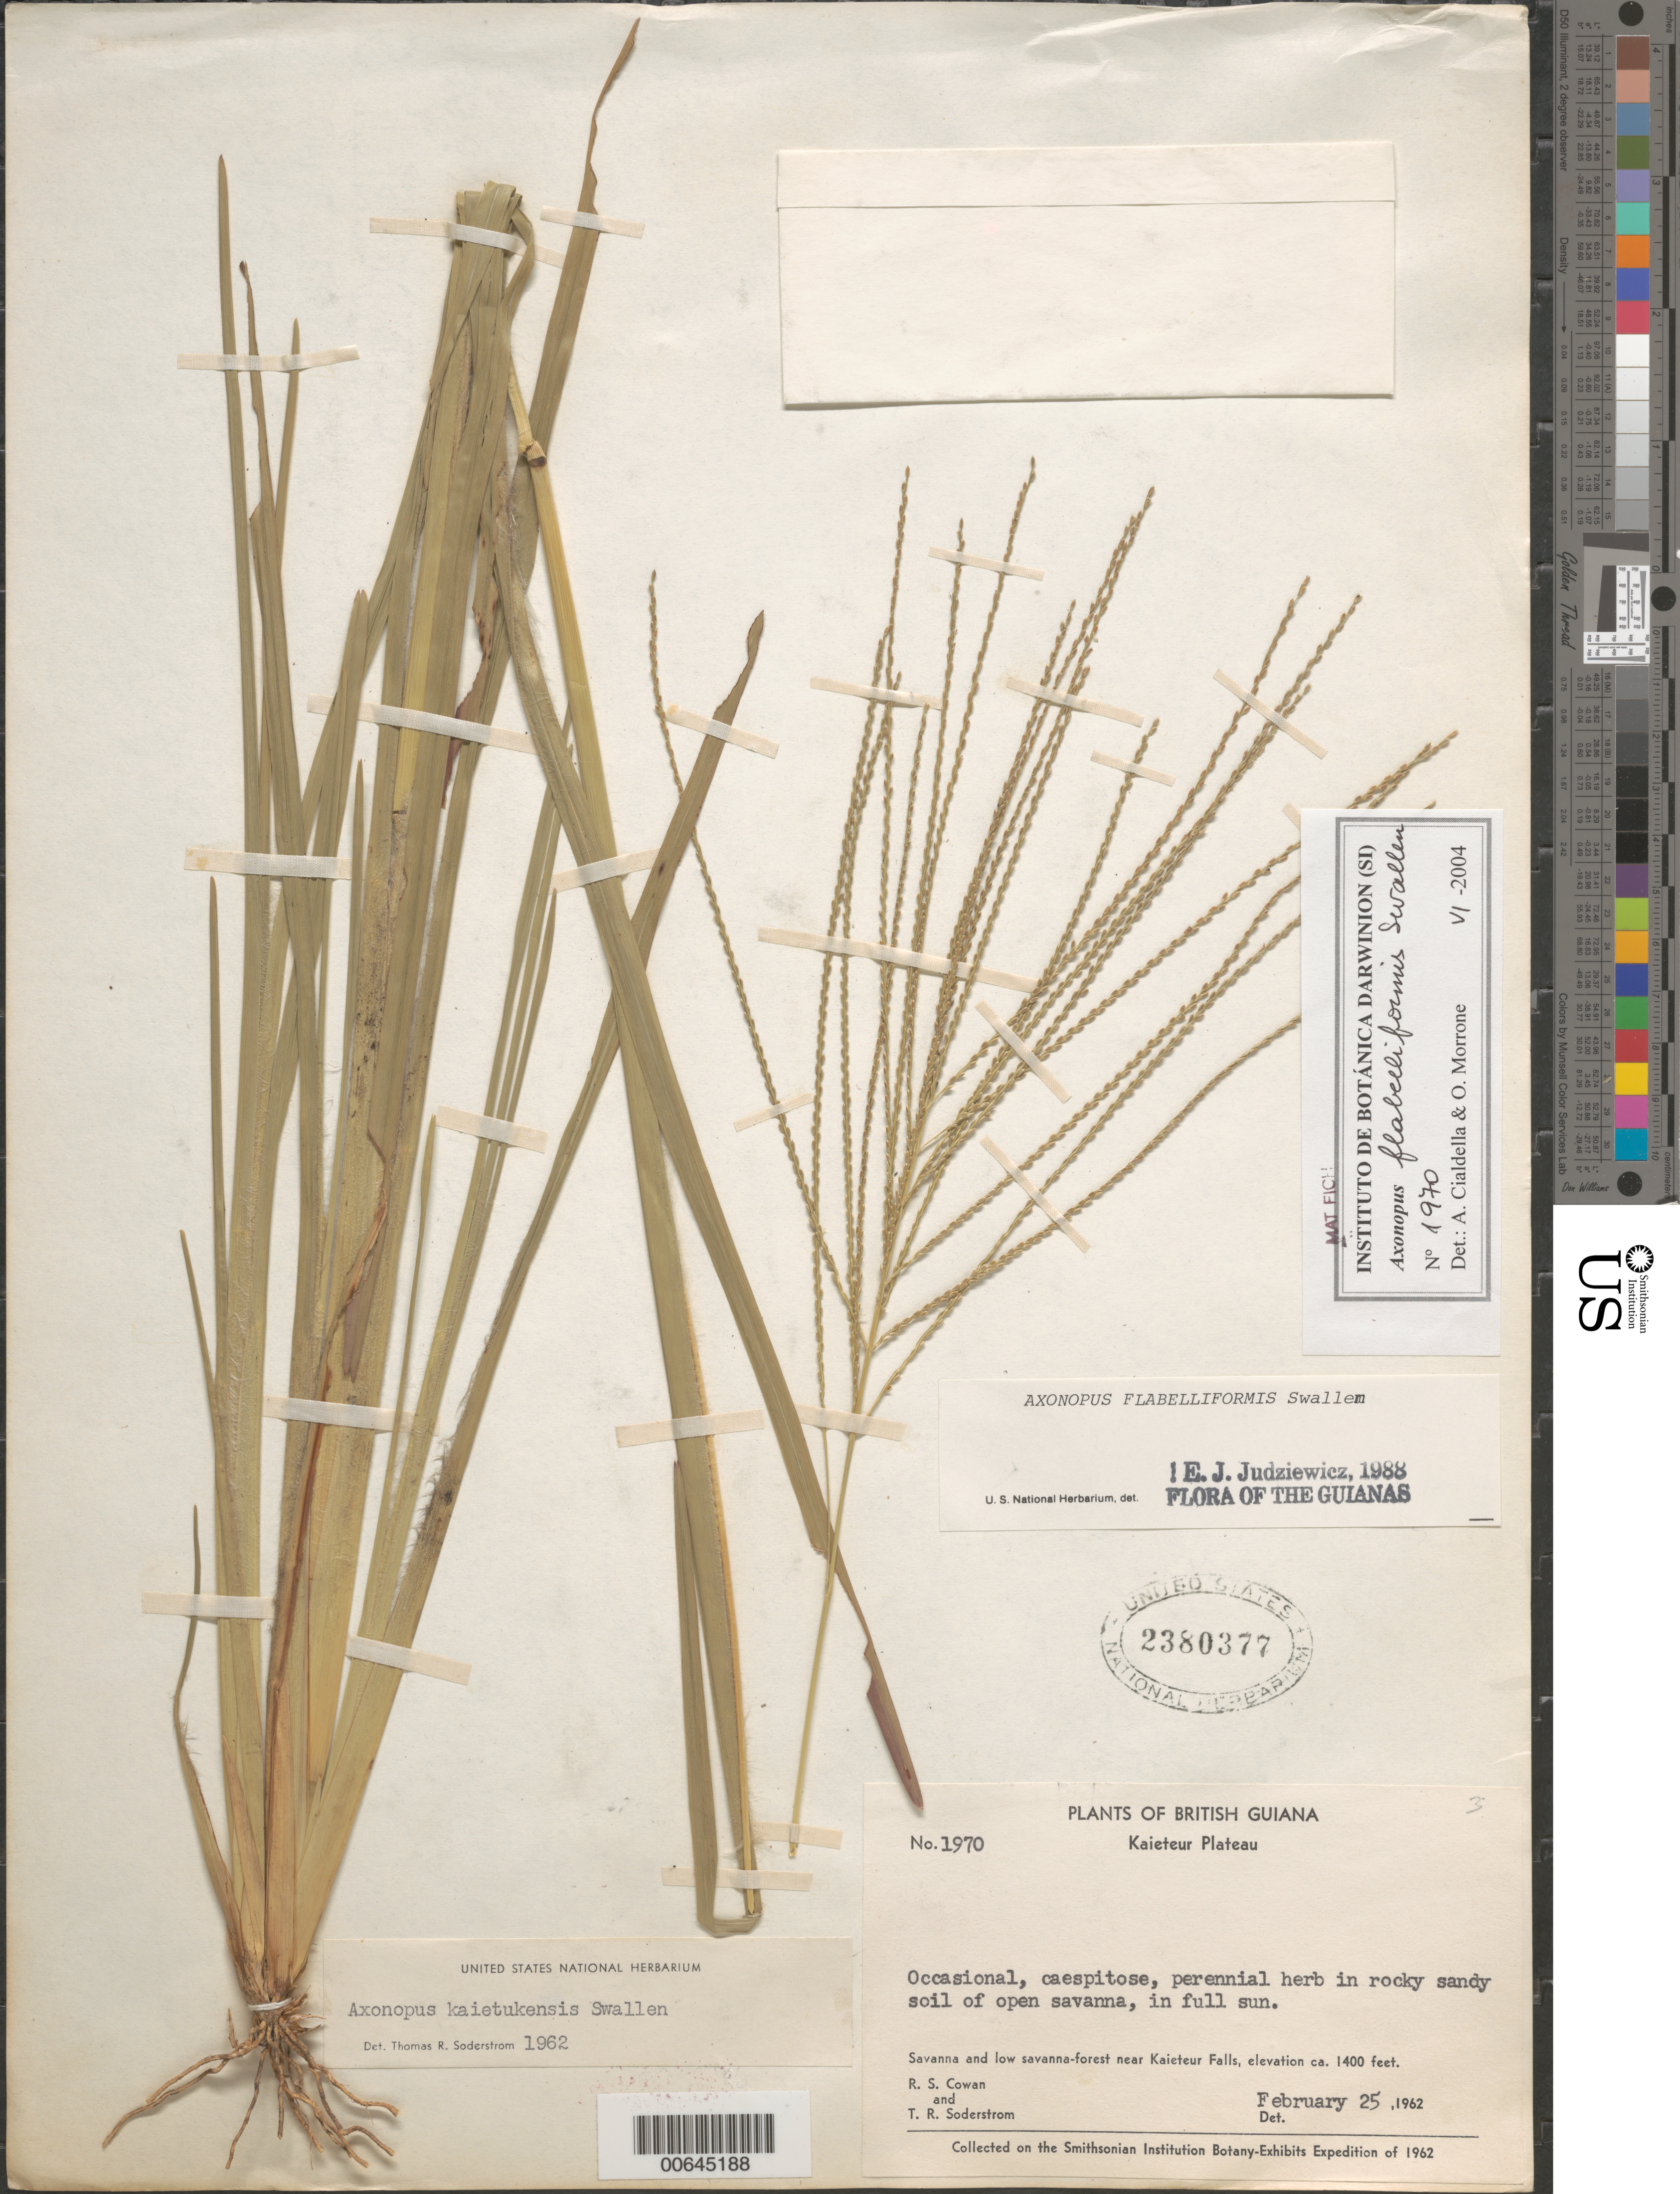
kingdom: Plantae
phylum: Tracheophyta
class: Liliopsida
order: Poales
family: Poaceae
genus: Axonopus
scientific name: Axonopus flabelliformis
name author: Swallen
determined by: Judziewicz, E. J.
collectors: R. S. Cowan & T. R. Soderstrom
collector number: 1970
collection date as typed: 25-Feb-62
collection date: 1962-02-25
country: Guyana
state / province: Potaro-Siparuni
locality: Kaieteur Plateau, near Kaieteur Falls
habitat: Savanna and low-savanna-forest near Kaieteur Falls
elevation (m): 427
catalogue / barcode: US 2380377